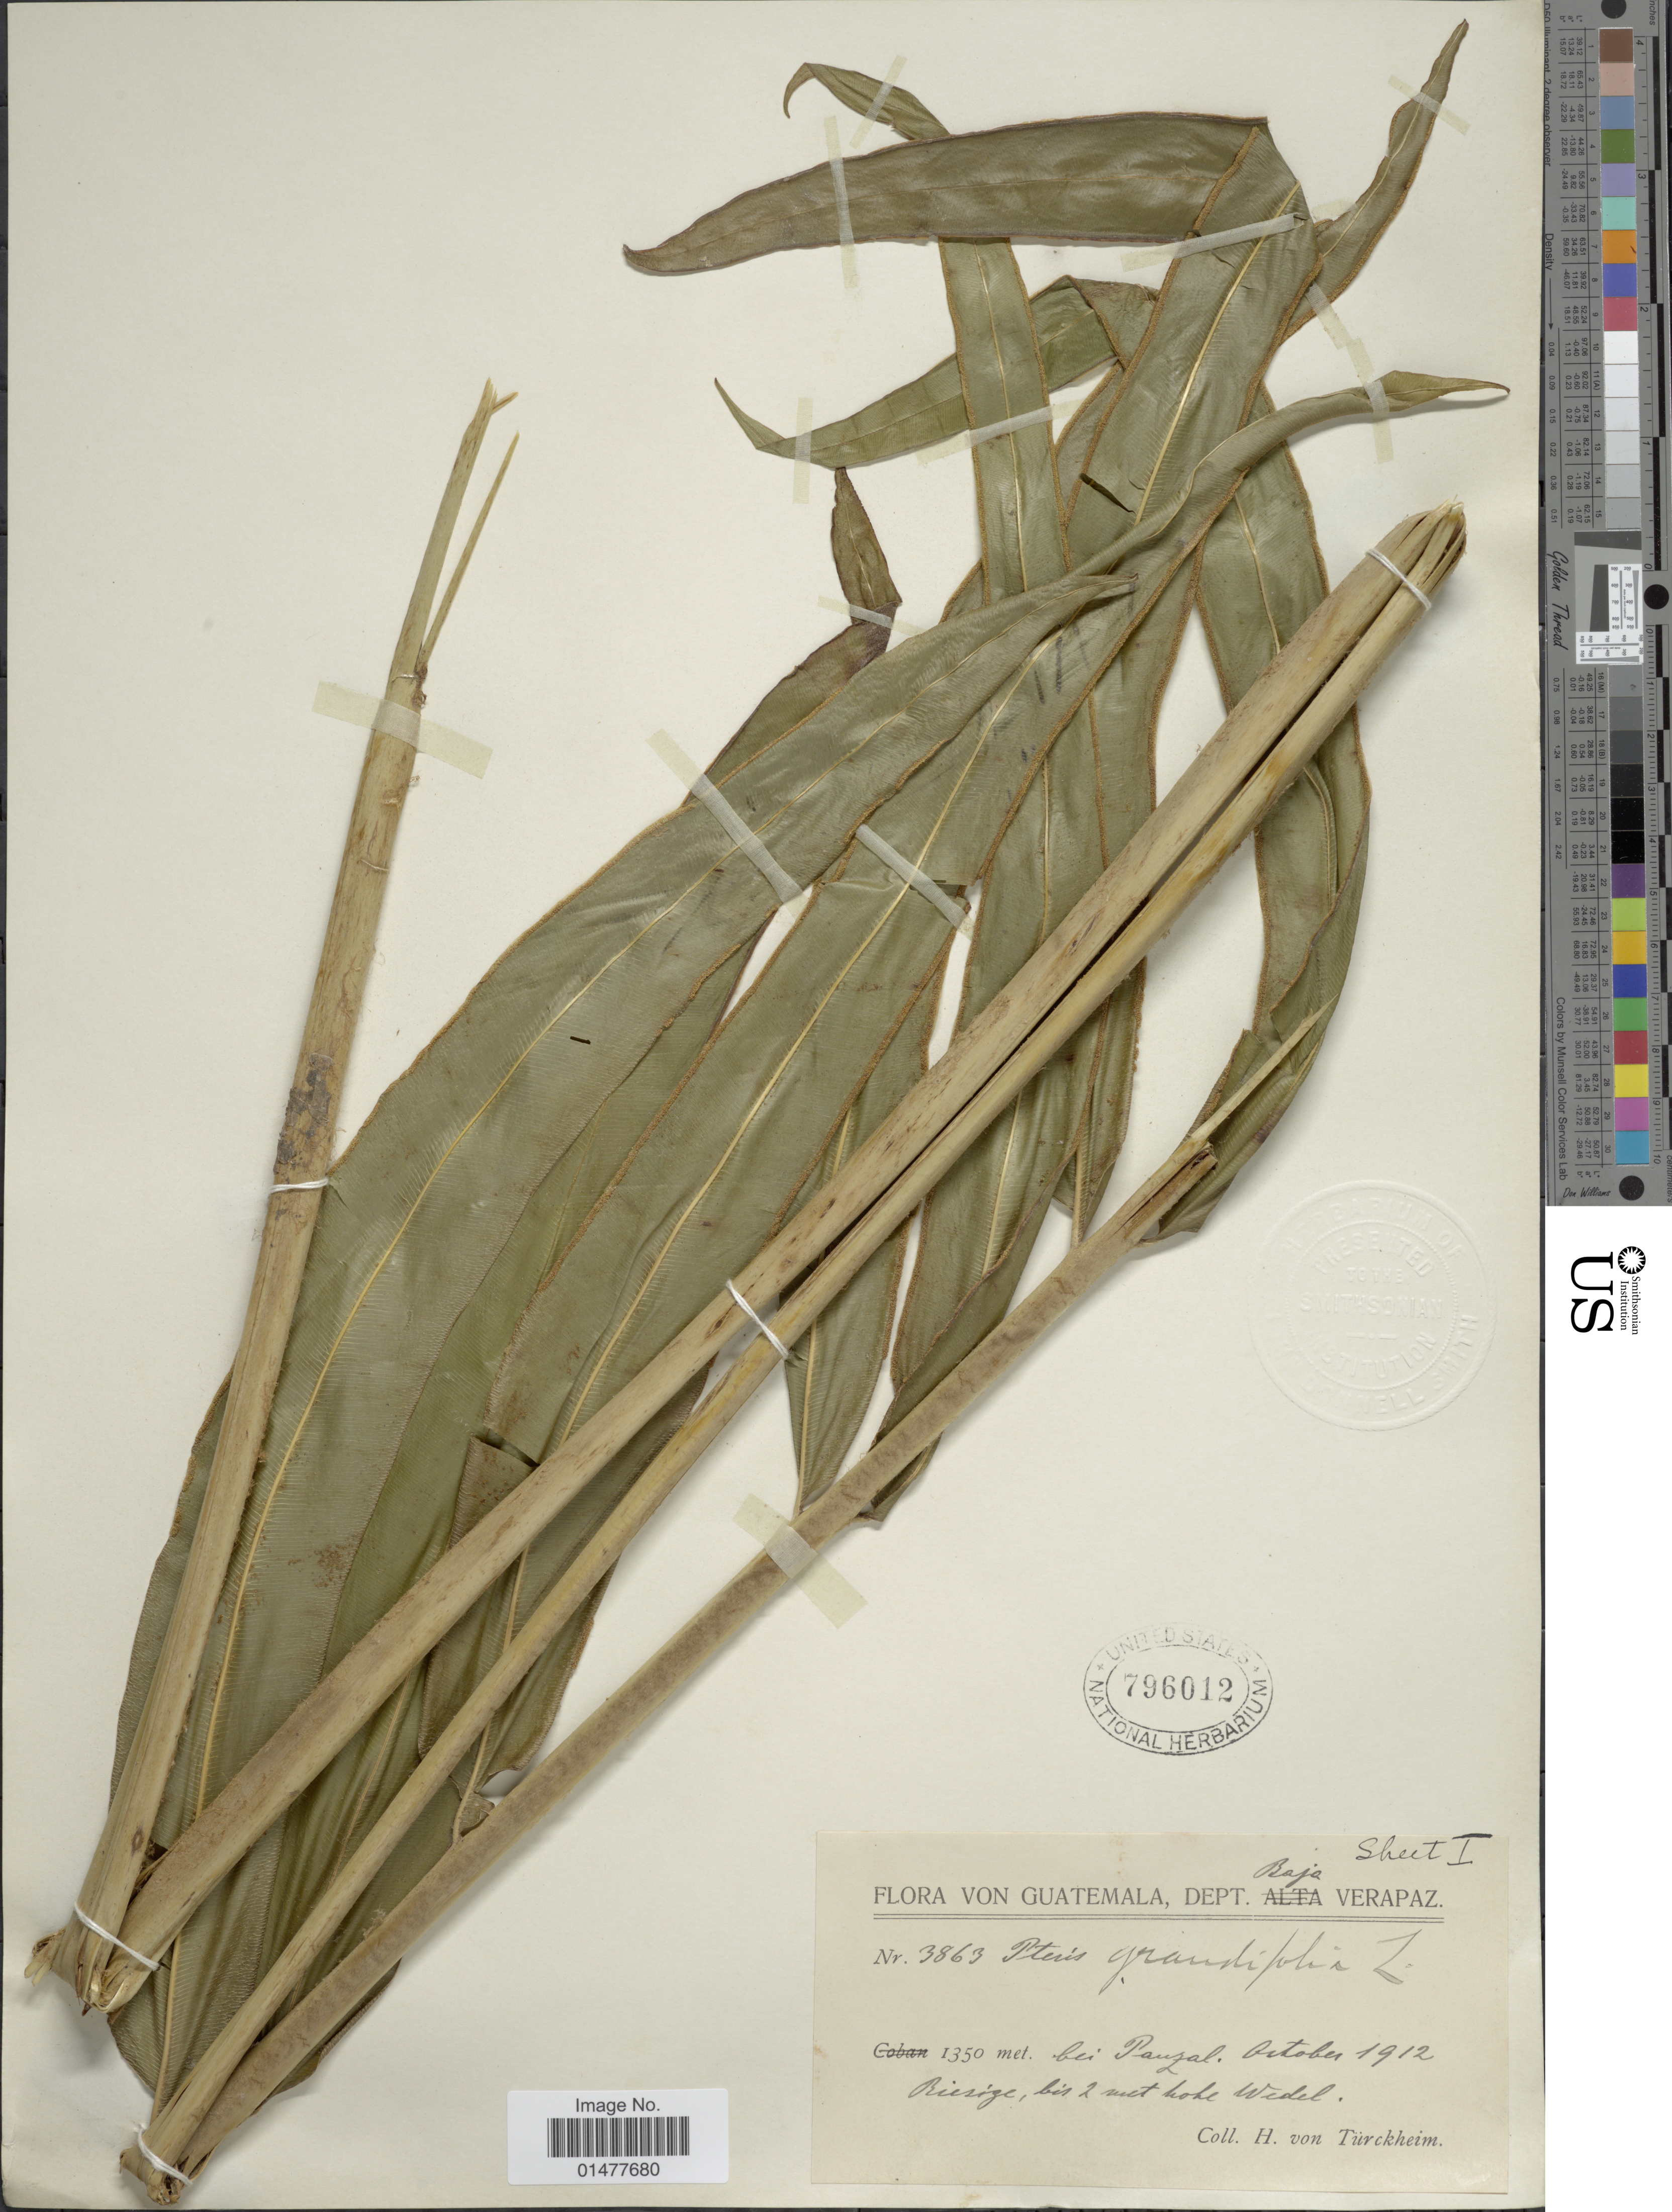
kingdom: Plantae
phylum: Tracheophyta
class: Polypodiopsida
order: Polypodiales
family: Pteridaceae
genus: Pteris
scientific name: Pteris grandifolia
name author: L.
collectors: H. von Türckheim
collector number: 3863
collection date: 1912-10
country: Guatemala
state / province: Baja Verapaz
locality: Bei Panzal. [At Pansal]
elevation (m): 1350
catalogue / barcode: US 796012